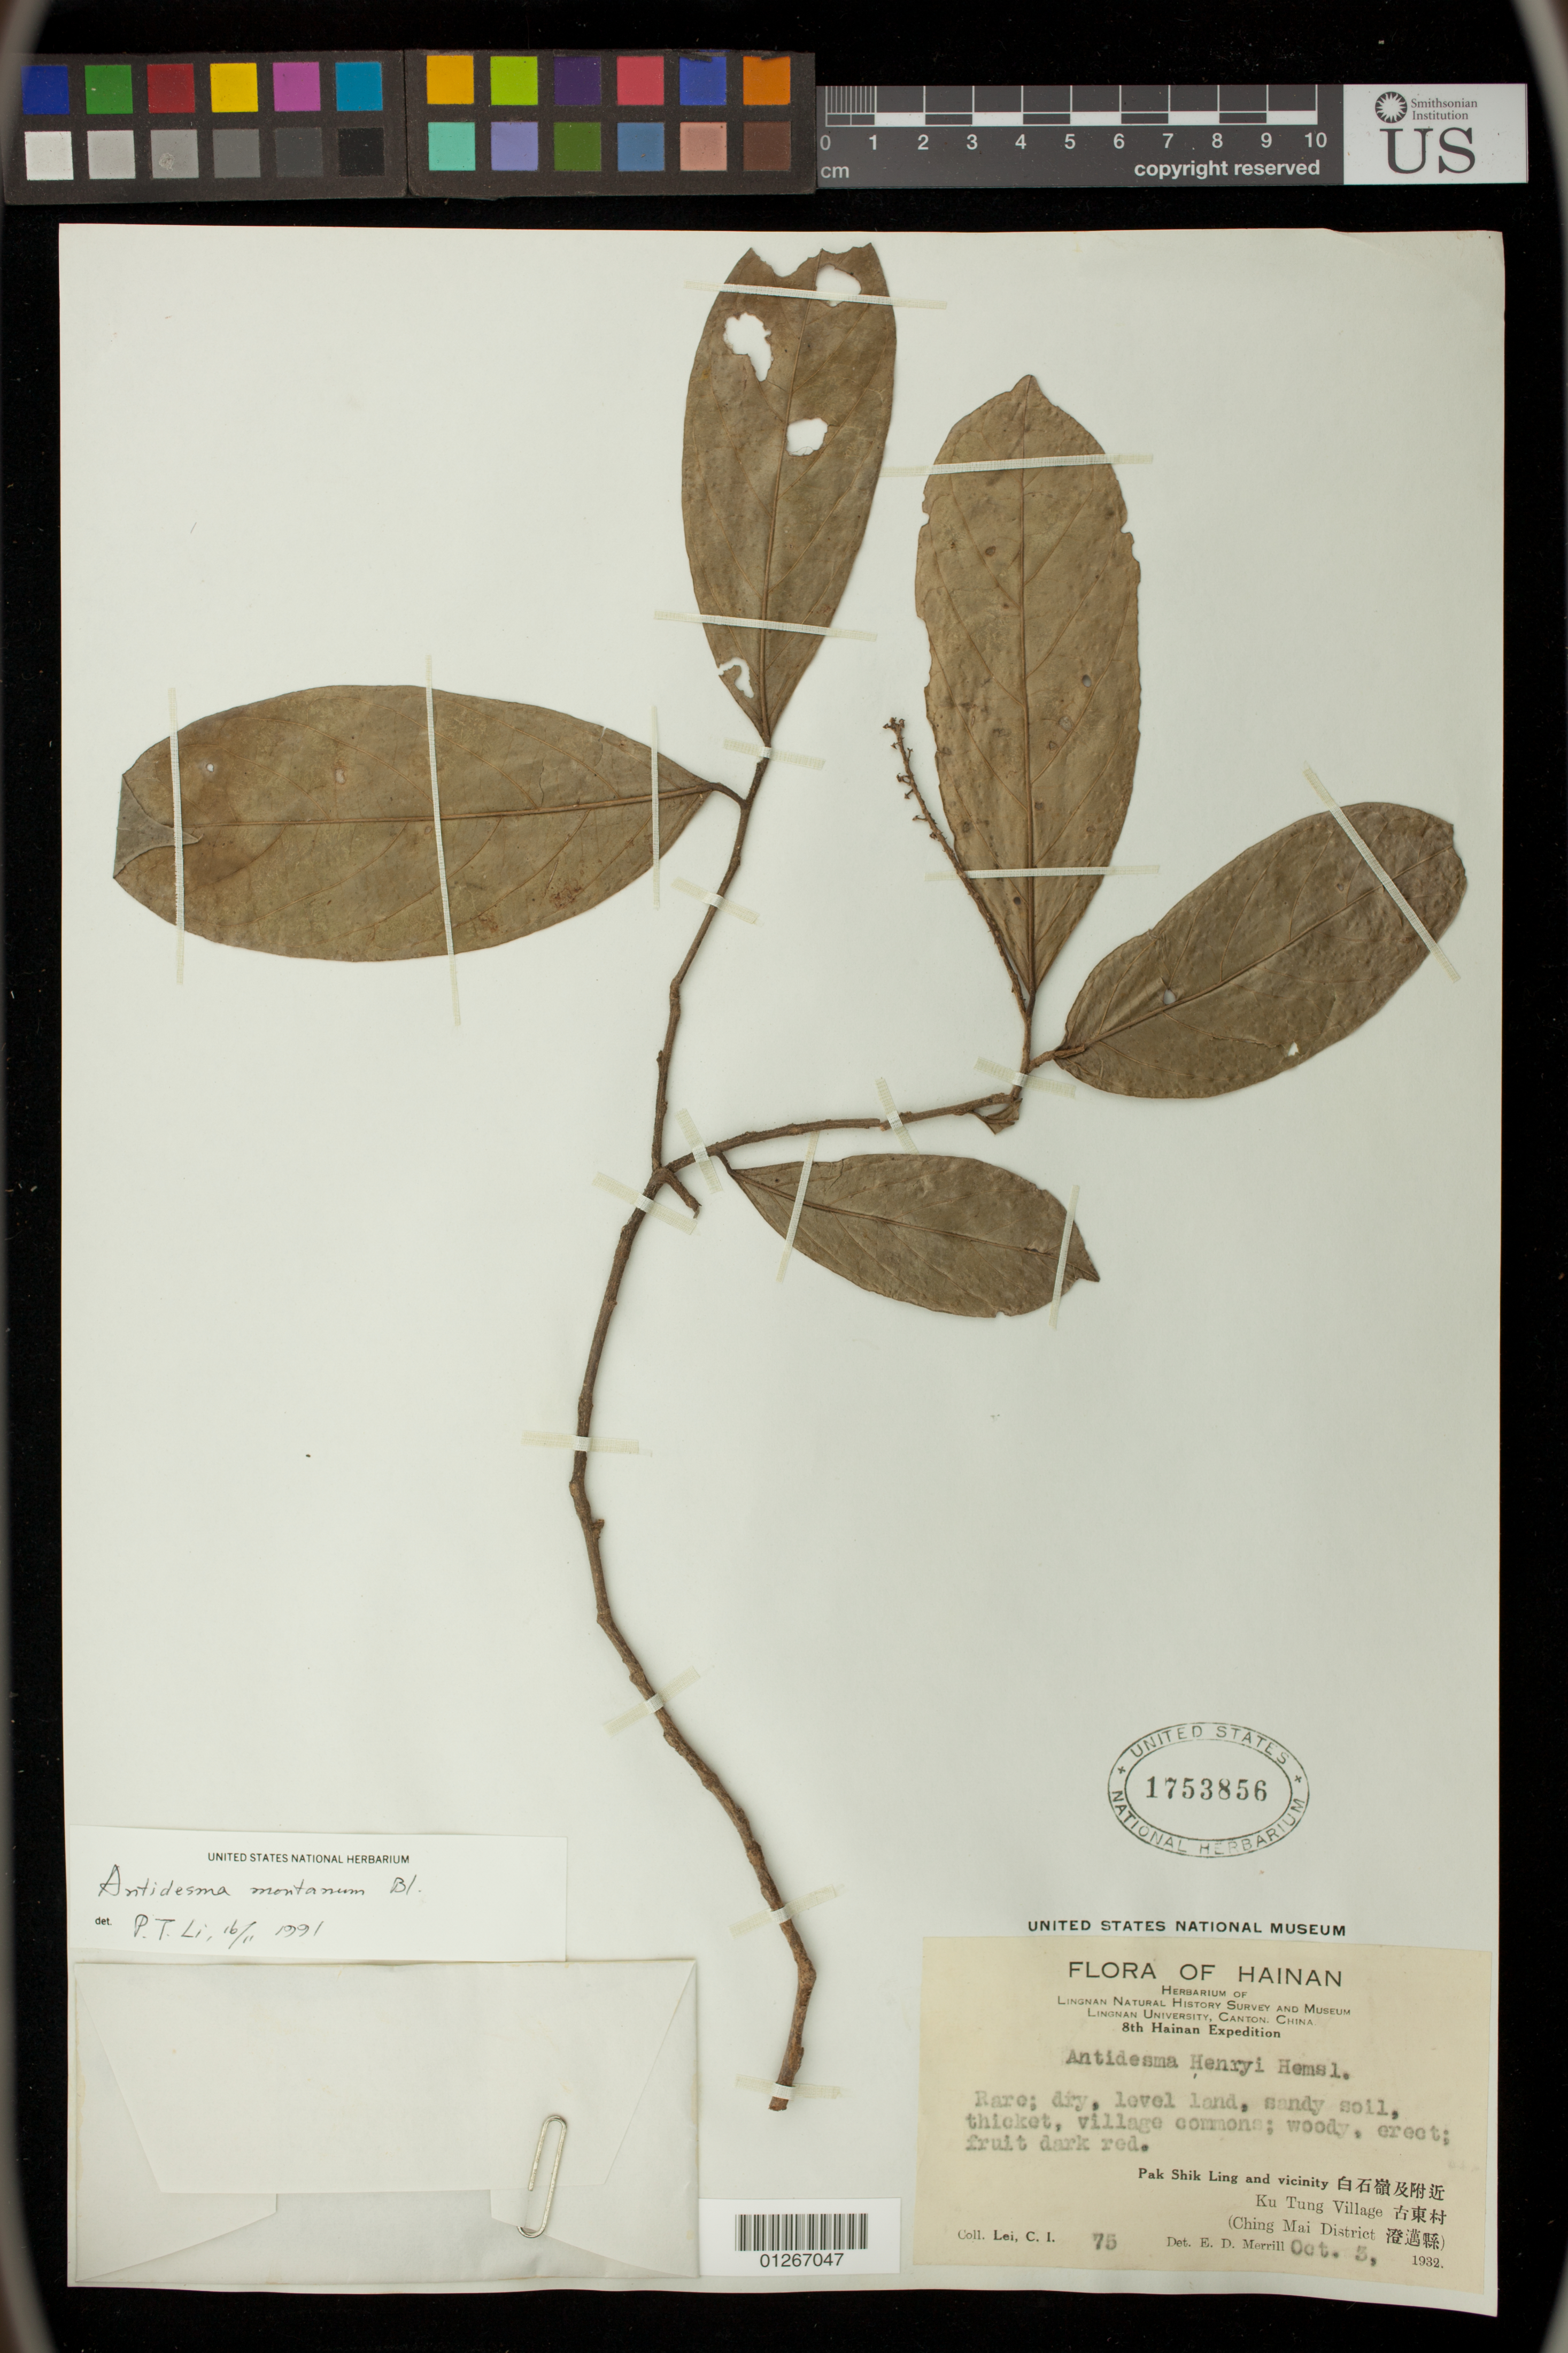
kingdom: Plantae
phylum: Tracheophyta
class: Magnoliopsida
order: Malpighiales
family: Phyllanthaceae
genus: Antidesma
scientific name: Antidesma montanum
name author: Blume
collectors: C. I. Lei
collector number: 75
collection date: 1932-10-03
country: China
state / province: Hainan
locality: Pak Shik Ling and vicinity, Ku Tung Village, Ching Mai District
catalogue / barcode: US 1753856